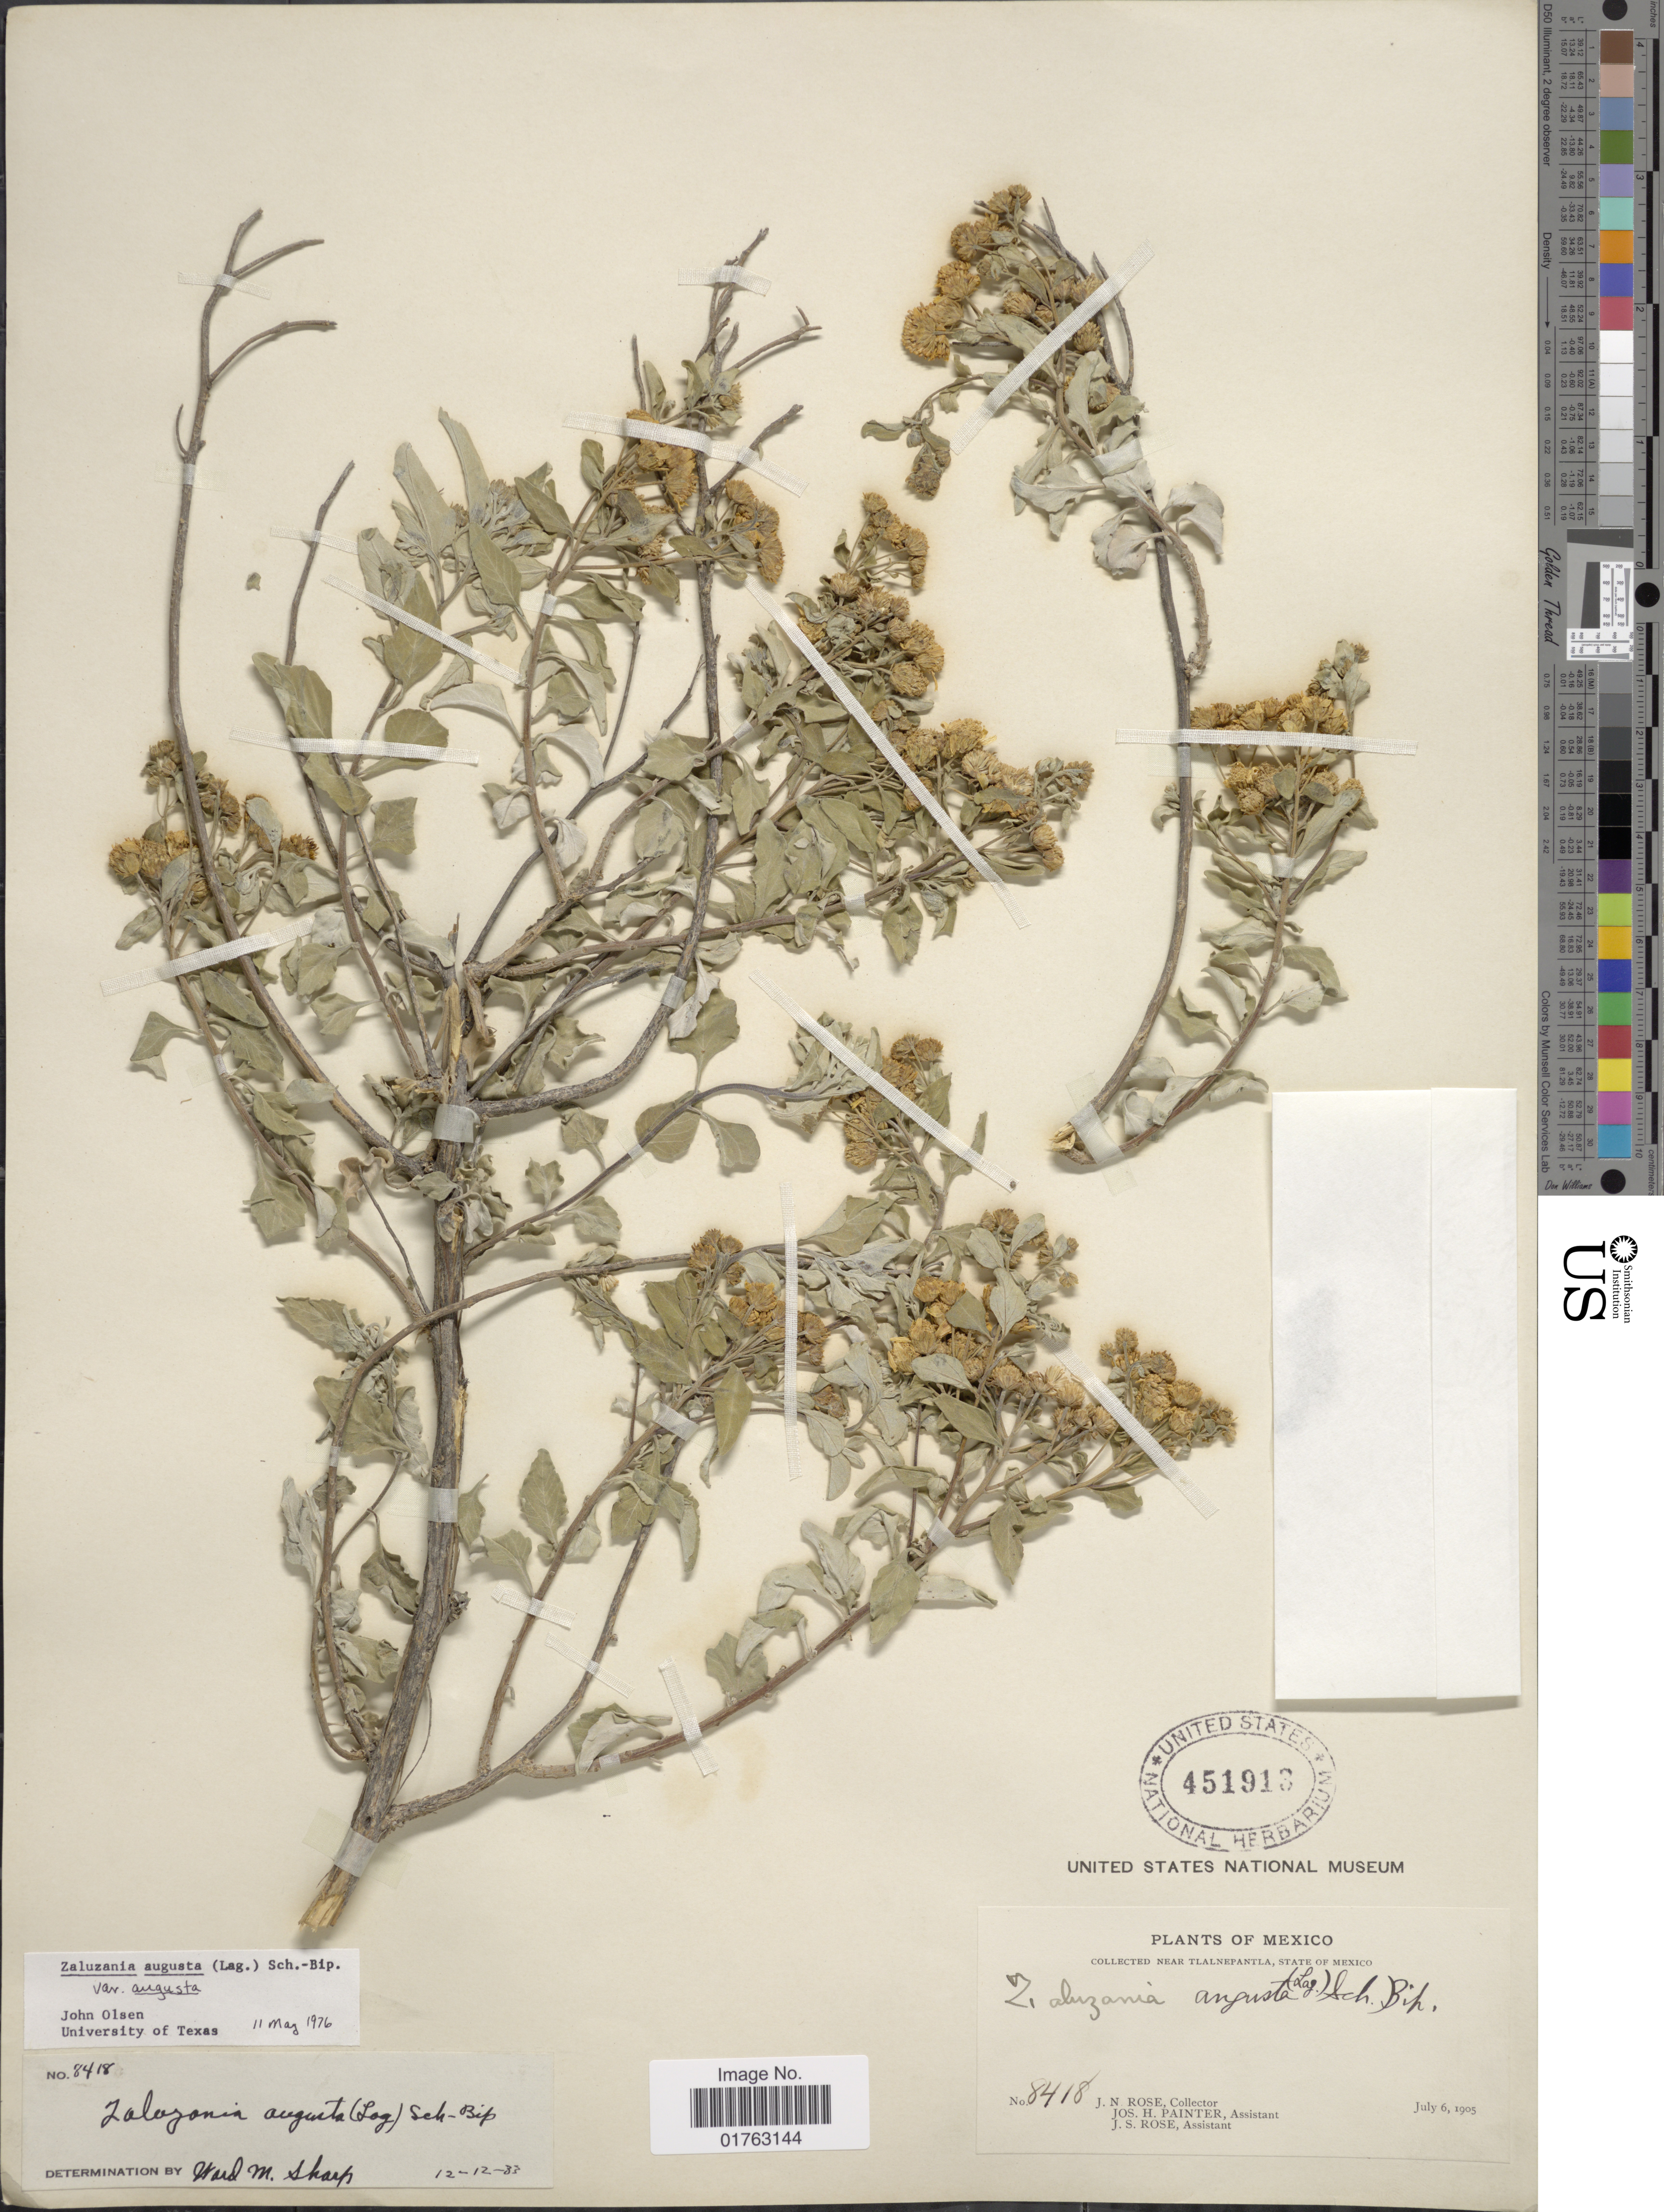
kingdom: Plantae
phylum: Tracheophyta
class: Magnoliopsida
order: Asterales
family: Asteraceae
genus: Zaluzania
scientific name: Zaluzania angusta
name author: (Lag.) Sch. Bip.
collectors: J. N. Rose, J. H. Painter & J. S. Rose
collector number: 8418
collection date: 1905-07-06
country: Mexico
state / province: México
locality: Near Tlalnepantla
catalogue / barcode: US 451913